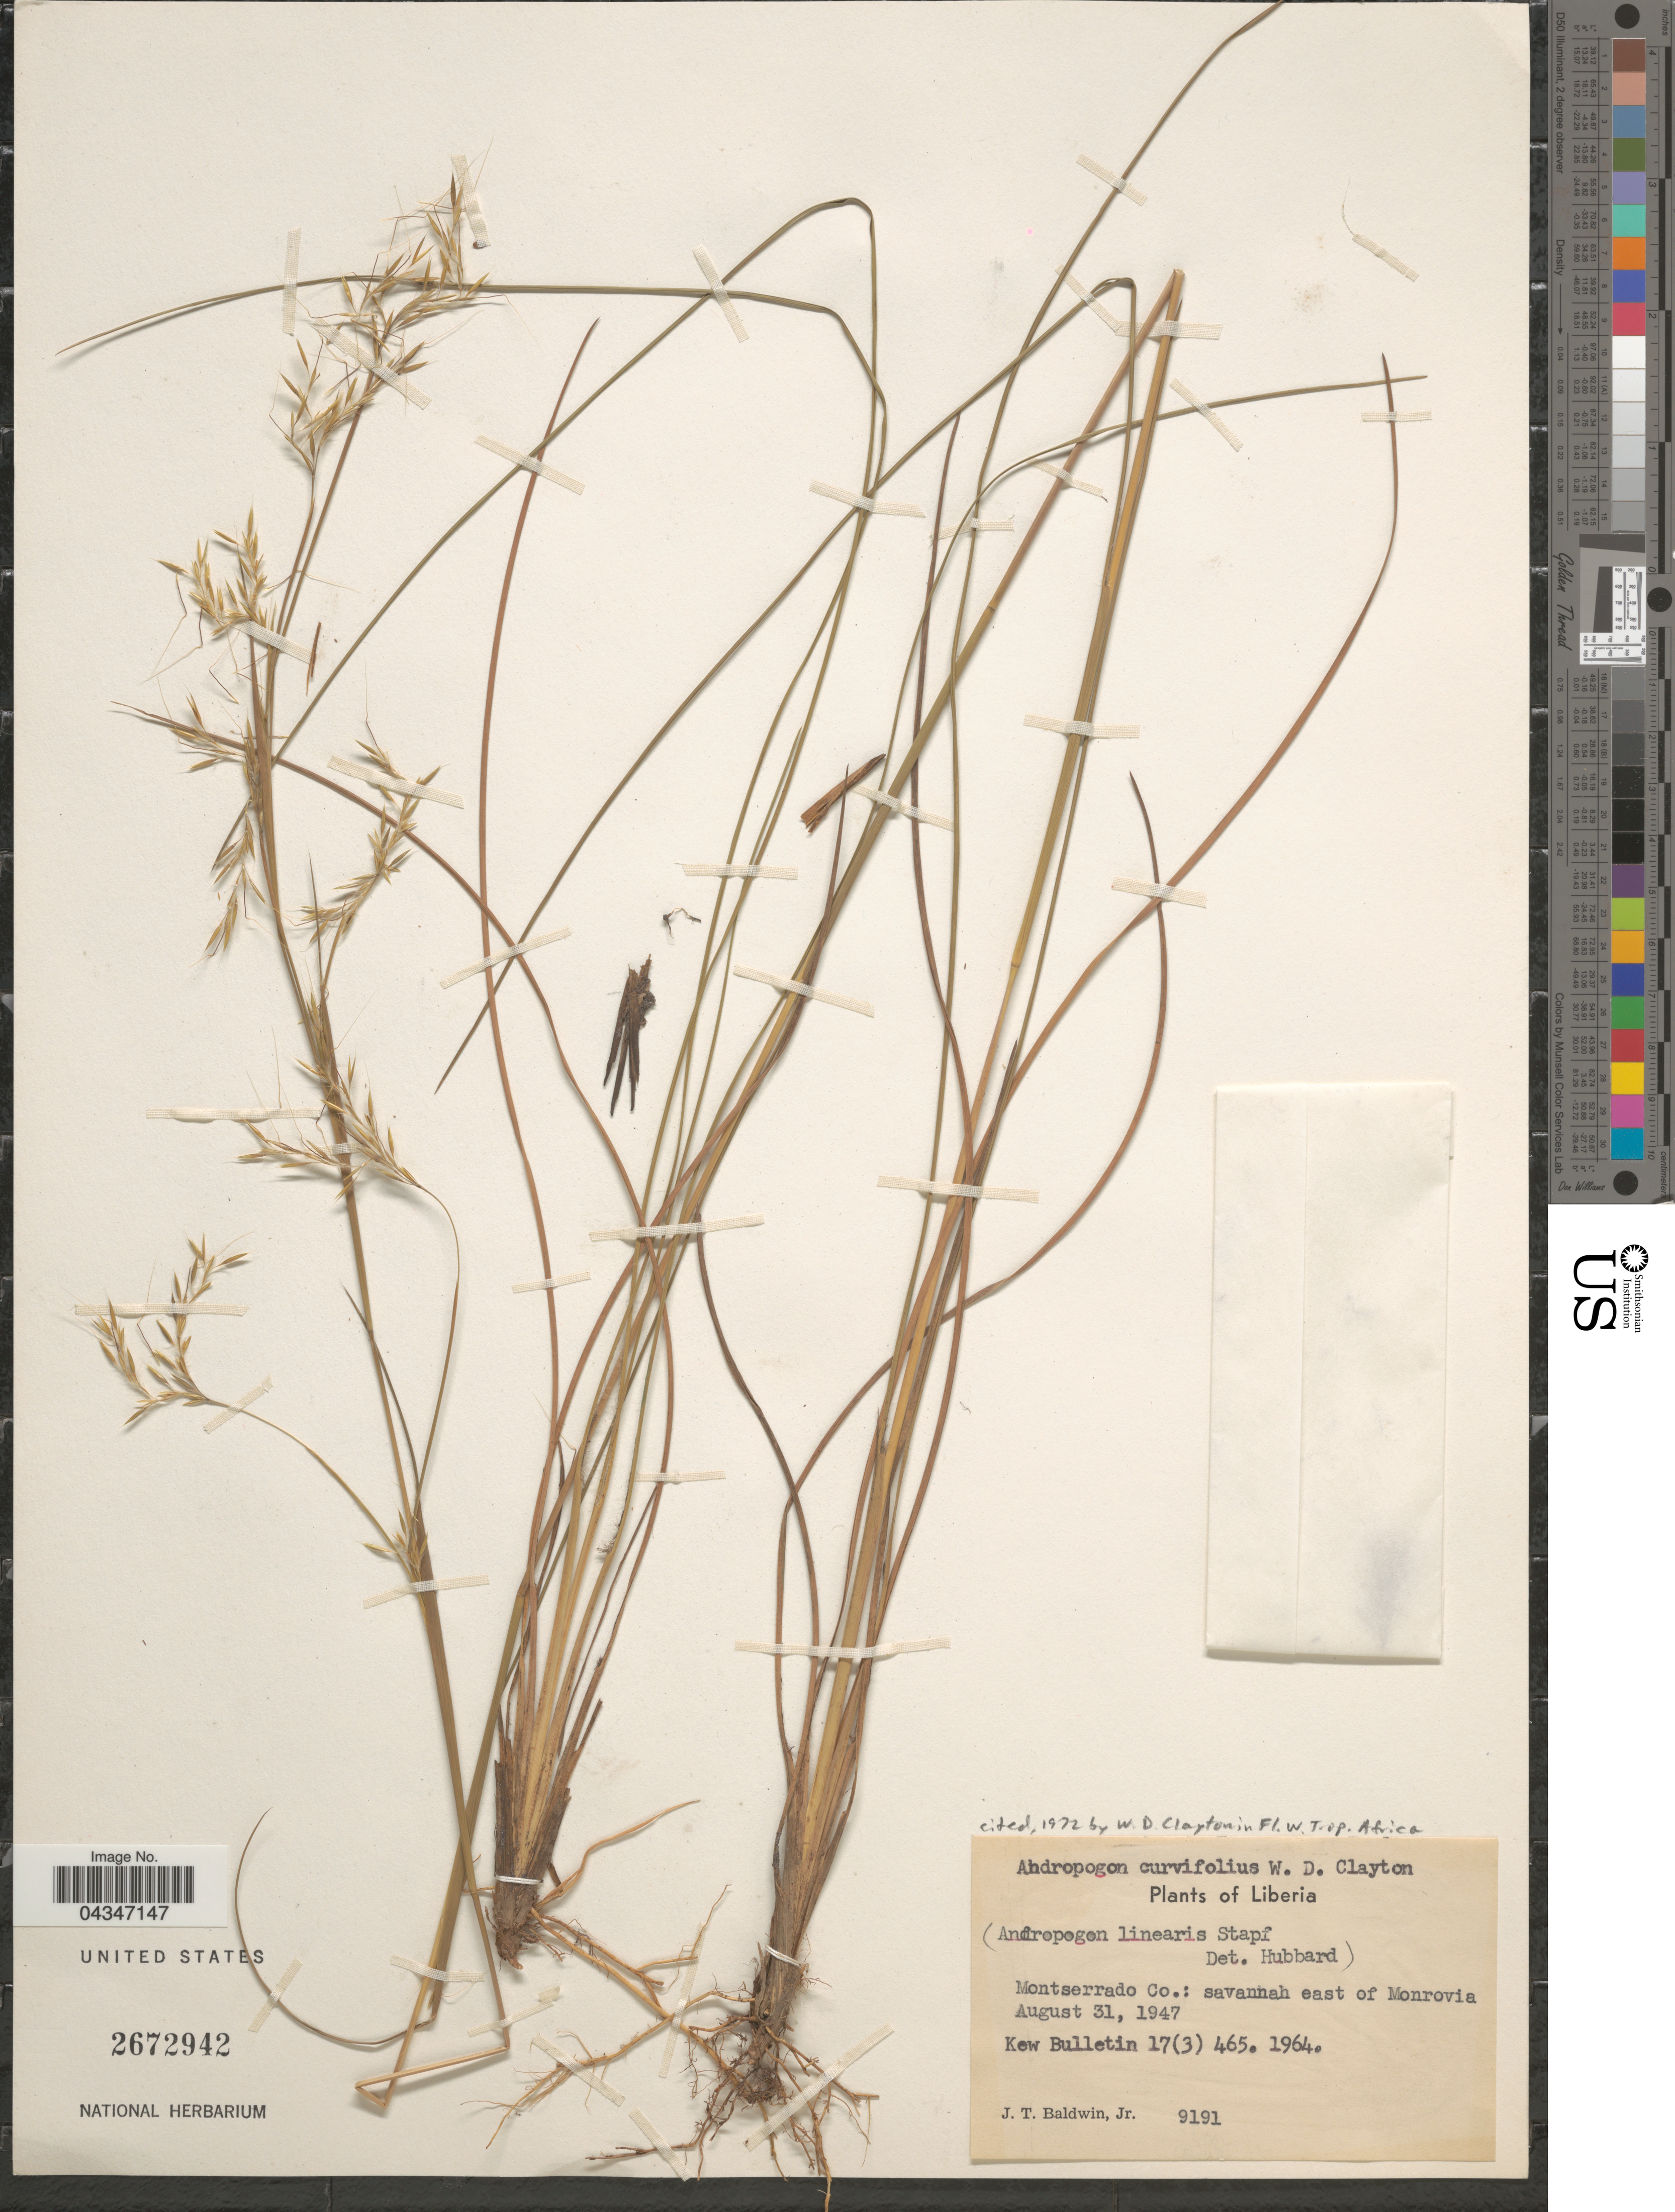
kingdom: Plantae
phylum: Tracheophyta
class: Liliopsida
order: Poales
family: Poaceae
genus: Andropogon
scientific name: Andropogon chrysostachyus x A. curvifolius Clayton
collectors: J. T. Baldwin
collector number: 9191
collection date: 1947-08-31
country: Liberia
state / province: Montserrado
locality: Montserrado Co.: savannah east of Monrovia.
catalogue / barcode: US 2672942